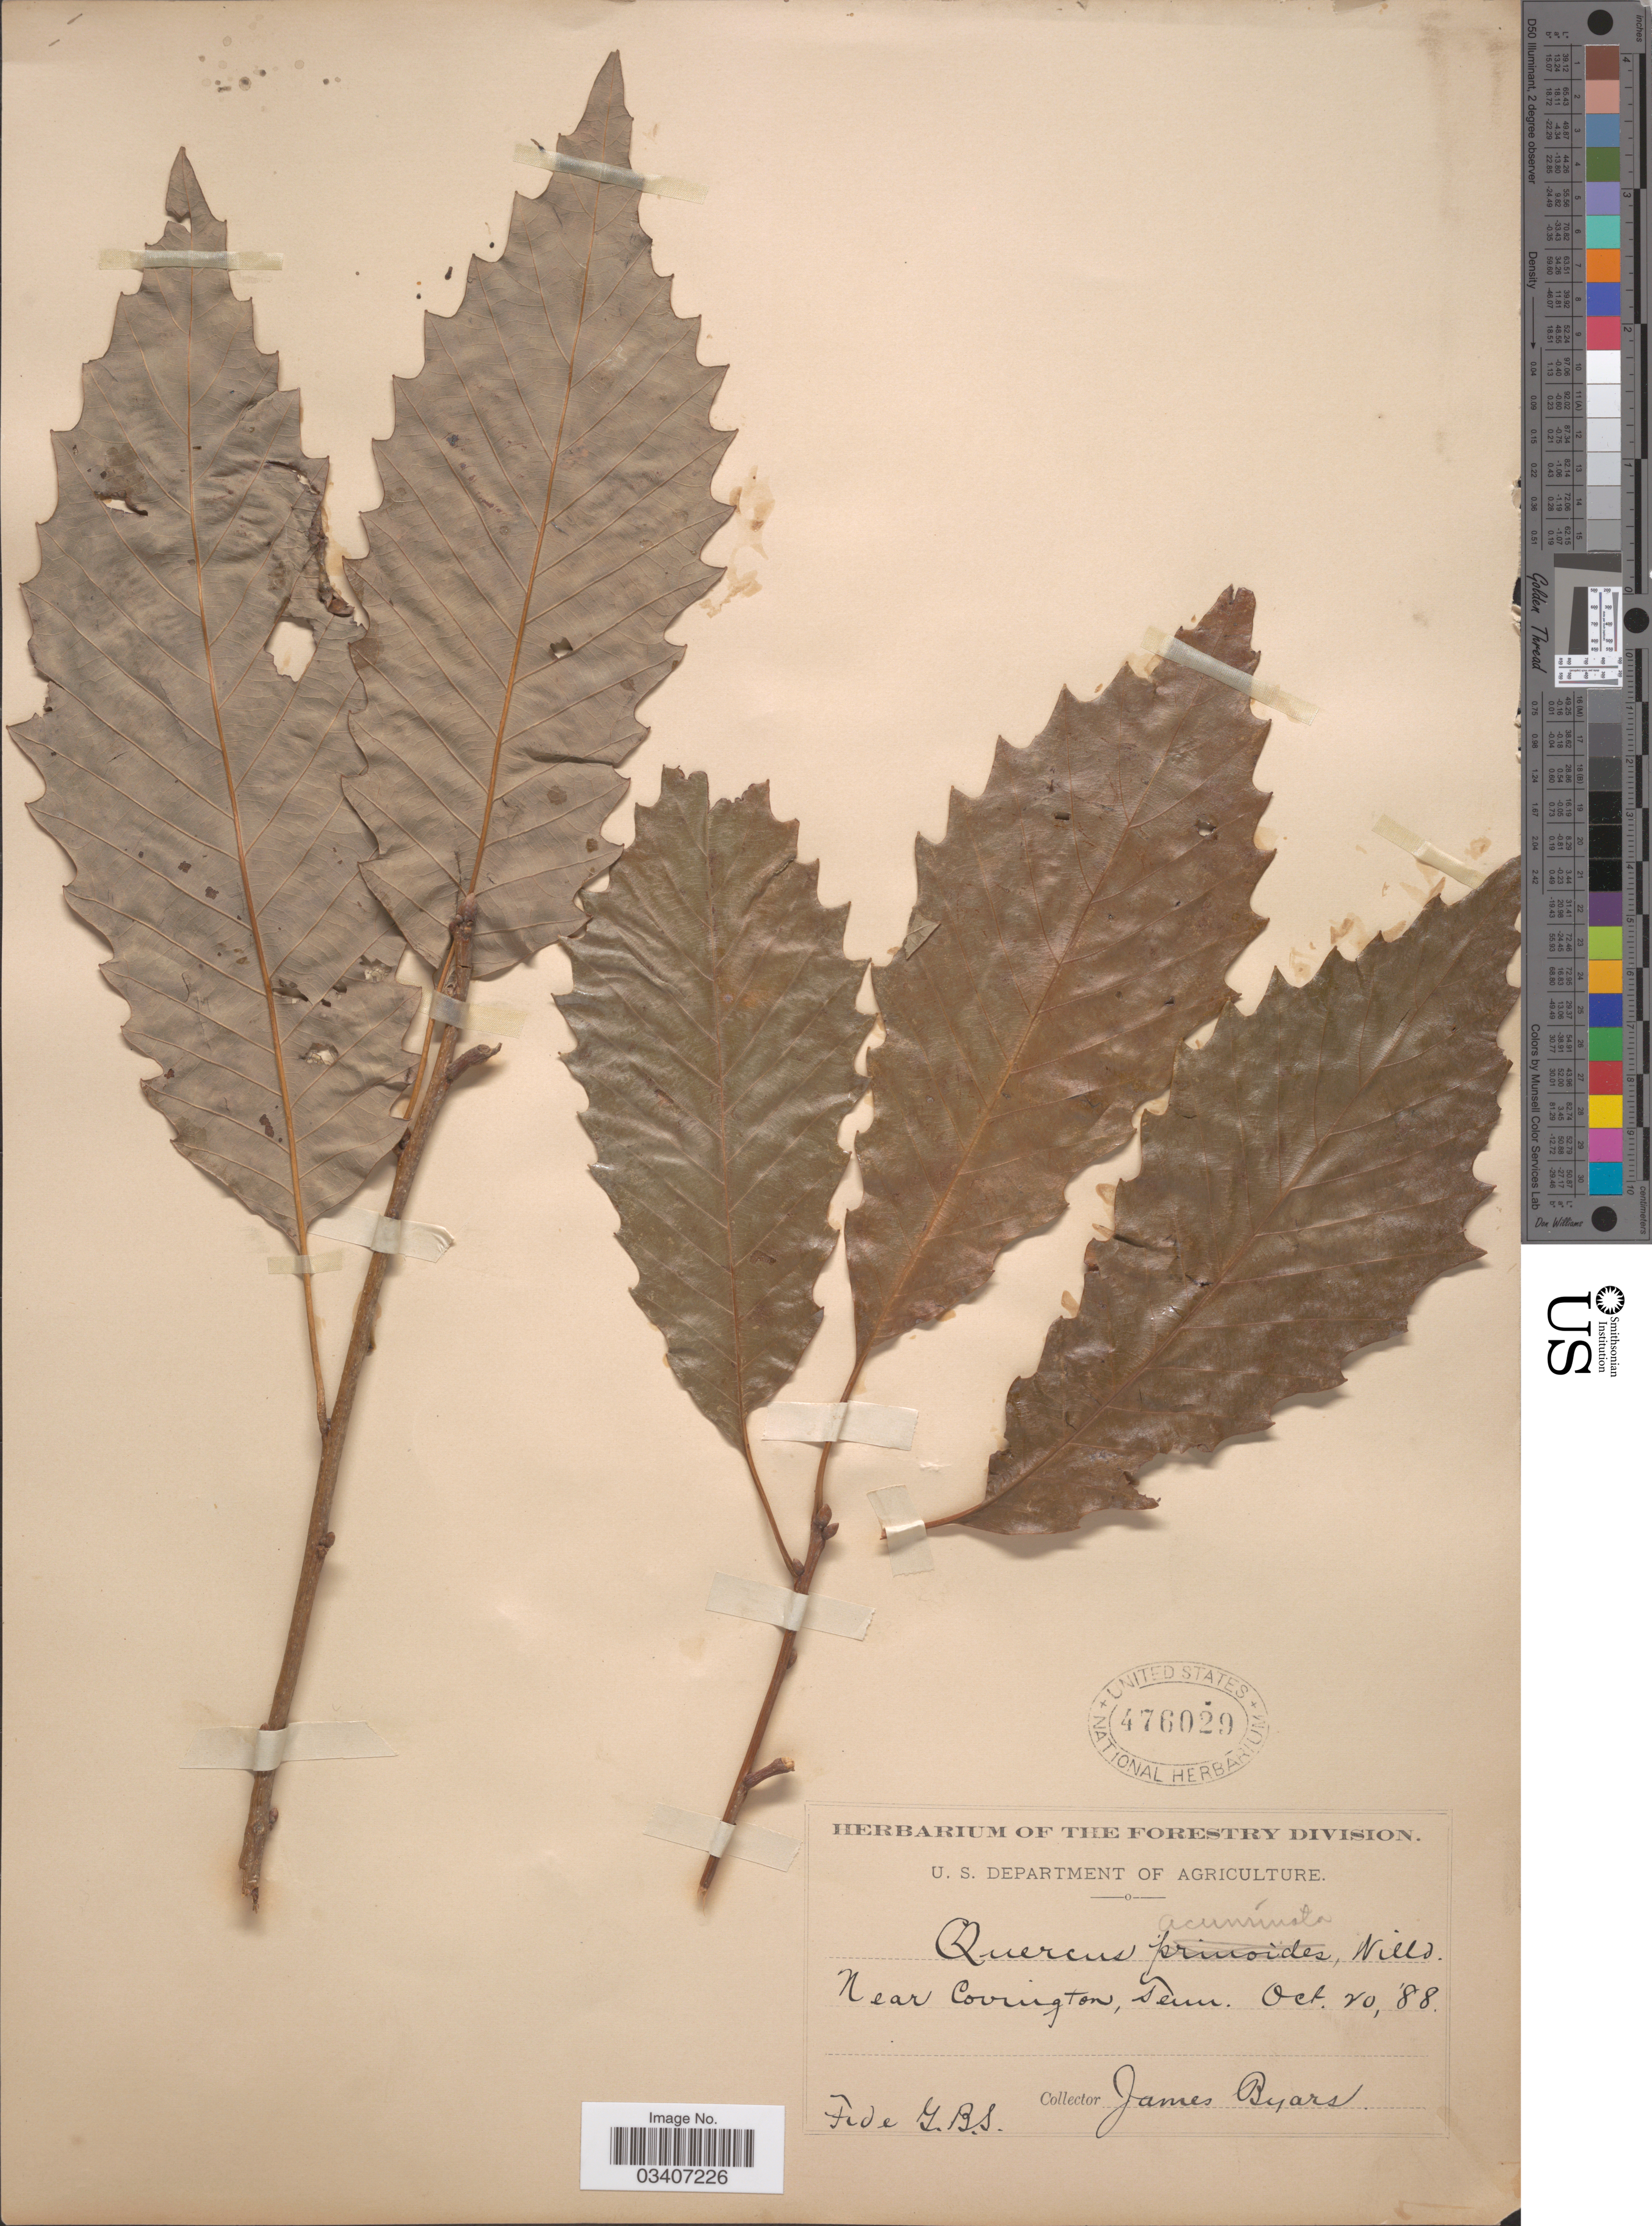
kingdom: Plantae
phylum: Tracheophyta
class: Magnoliopsida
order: Fagales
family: Fagaceae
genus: Quercus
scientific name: Quercus muehlenbergii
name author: Engelm.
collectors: J. Byars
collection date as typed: Transcribed d/m/y: 20/10/88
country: United States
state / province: Tennessee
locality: Near Covington.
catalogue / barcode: US 476029